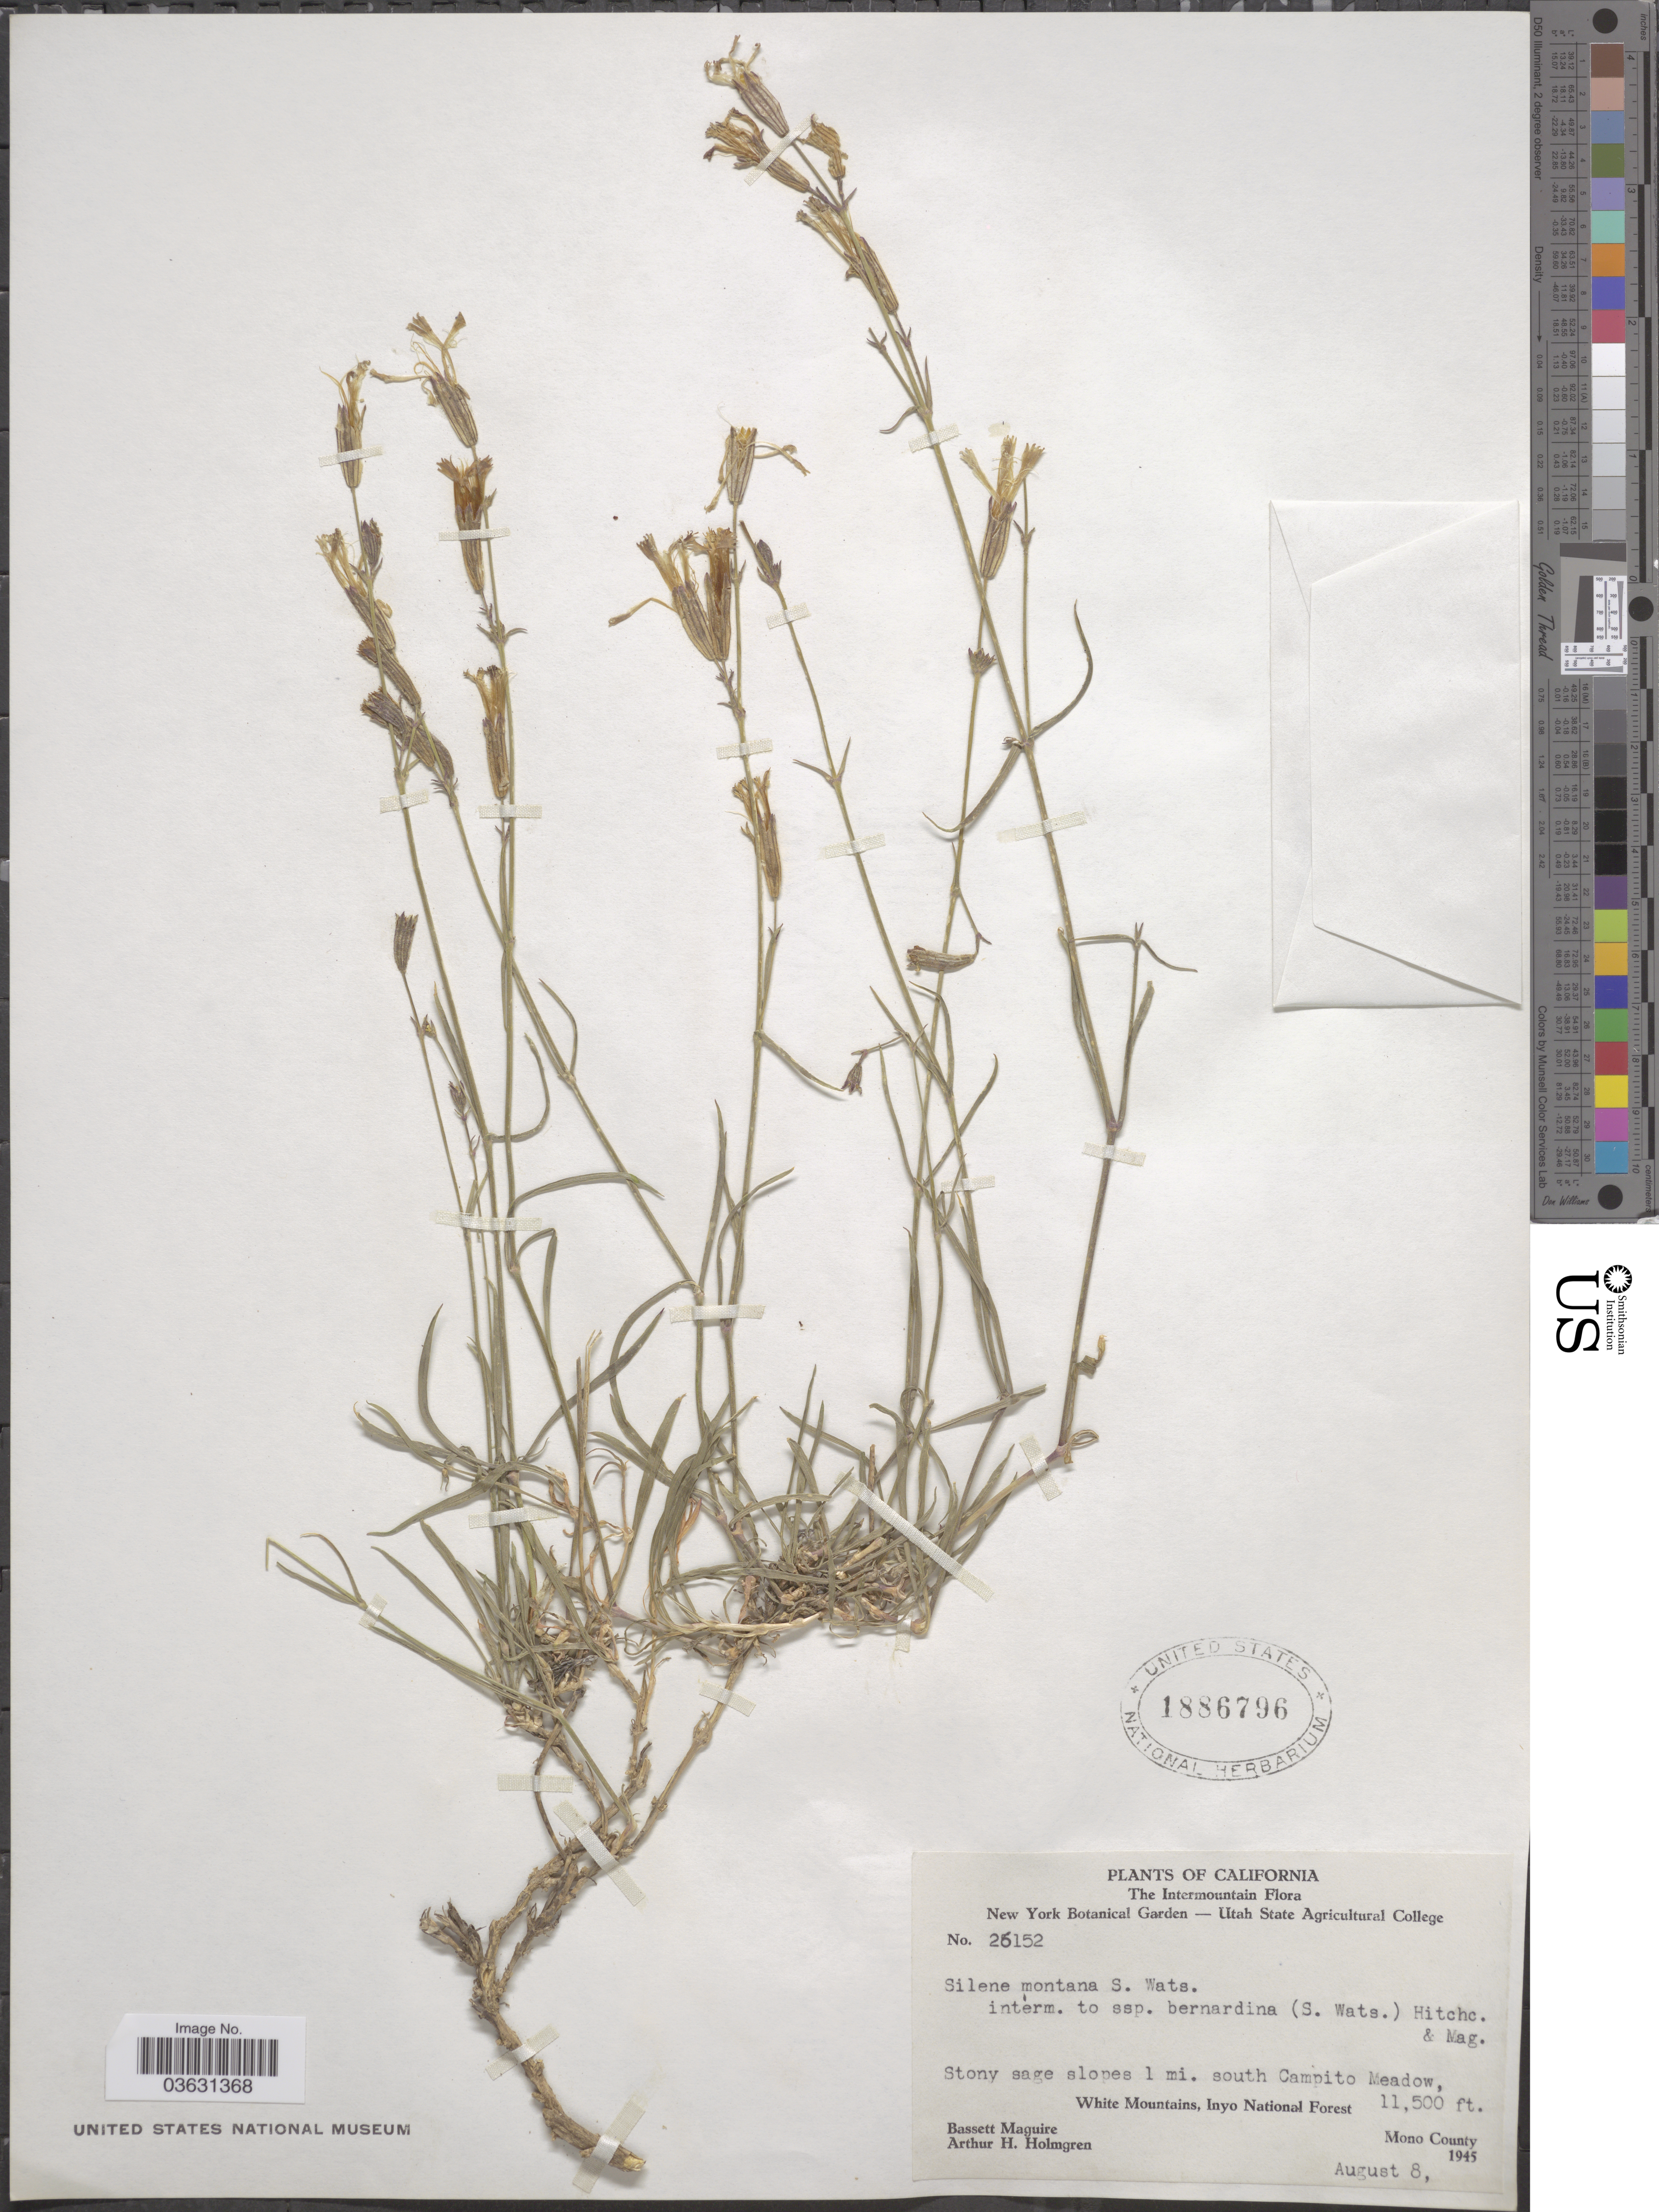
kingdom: Plantae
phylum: Tracheophyta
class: Magnoliopsida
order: Caryophyllales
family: Caryophyllaceae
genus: Silene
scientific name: Silene montana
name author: Arrond.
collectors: B. Maguire & A. H. Holmgren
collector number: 26152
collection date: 1945-08-08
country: United States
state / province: California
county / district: Mono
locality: The Intermountain. 1 mi. south Campito Meadow, White Mountains, Inyo National Forest. Mono County.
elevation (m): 3505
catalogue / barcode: US 1886796